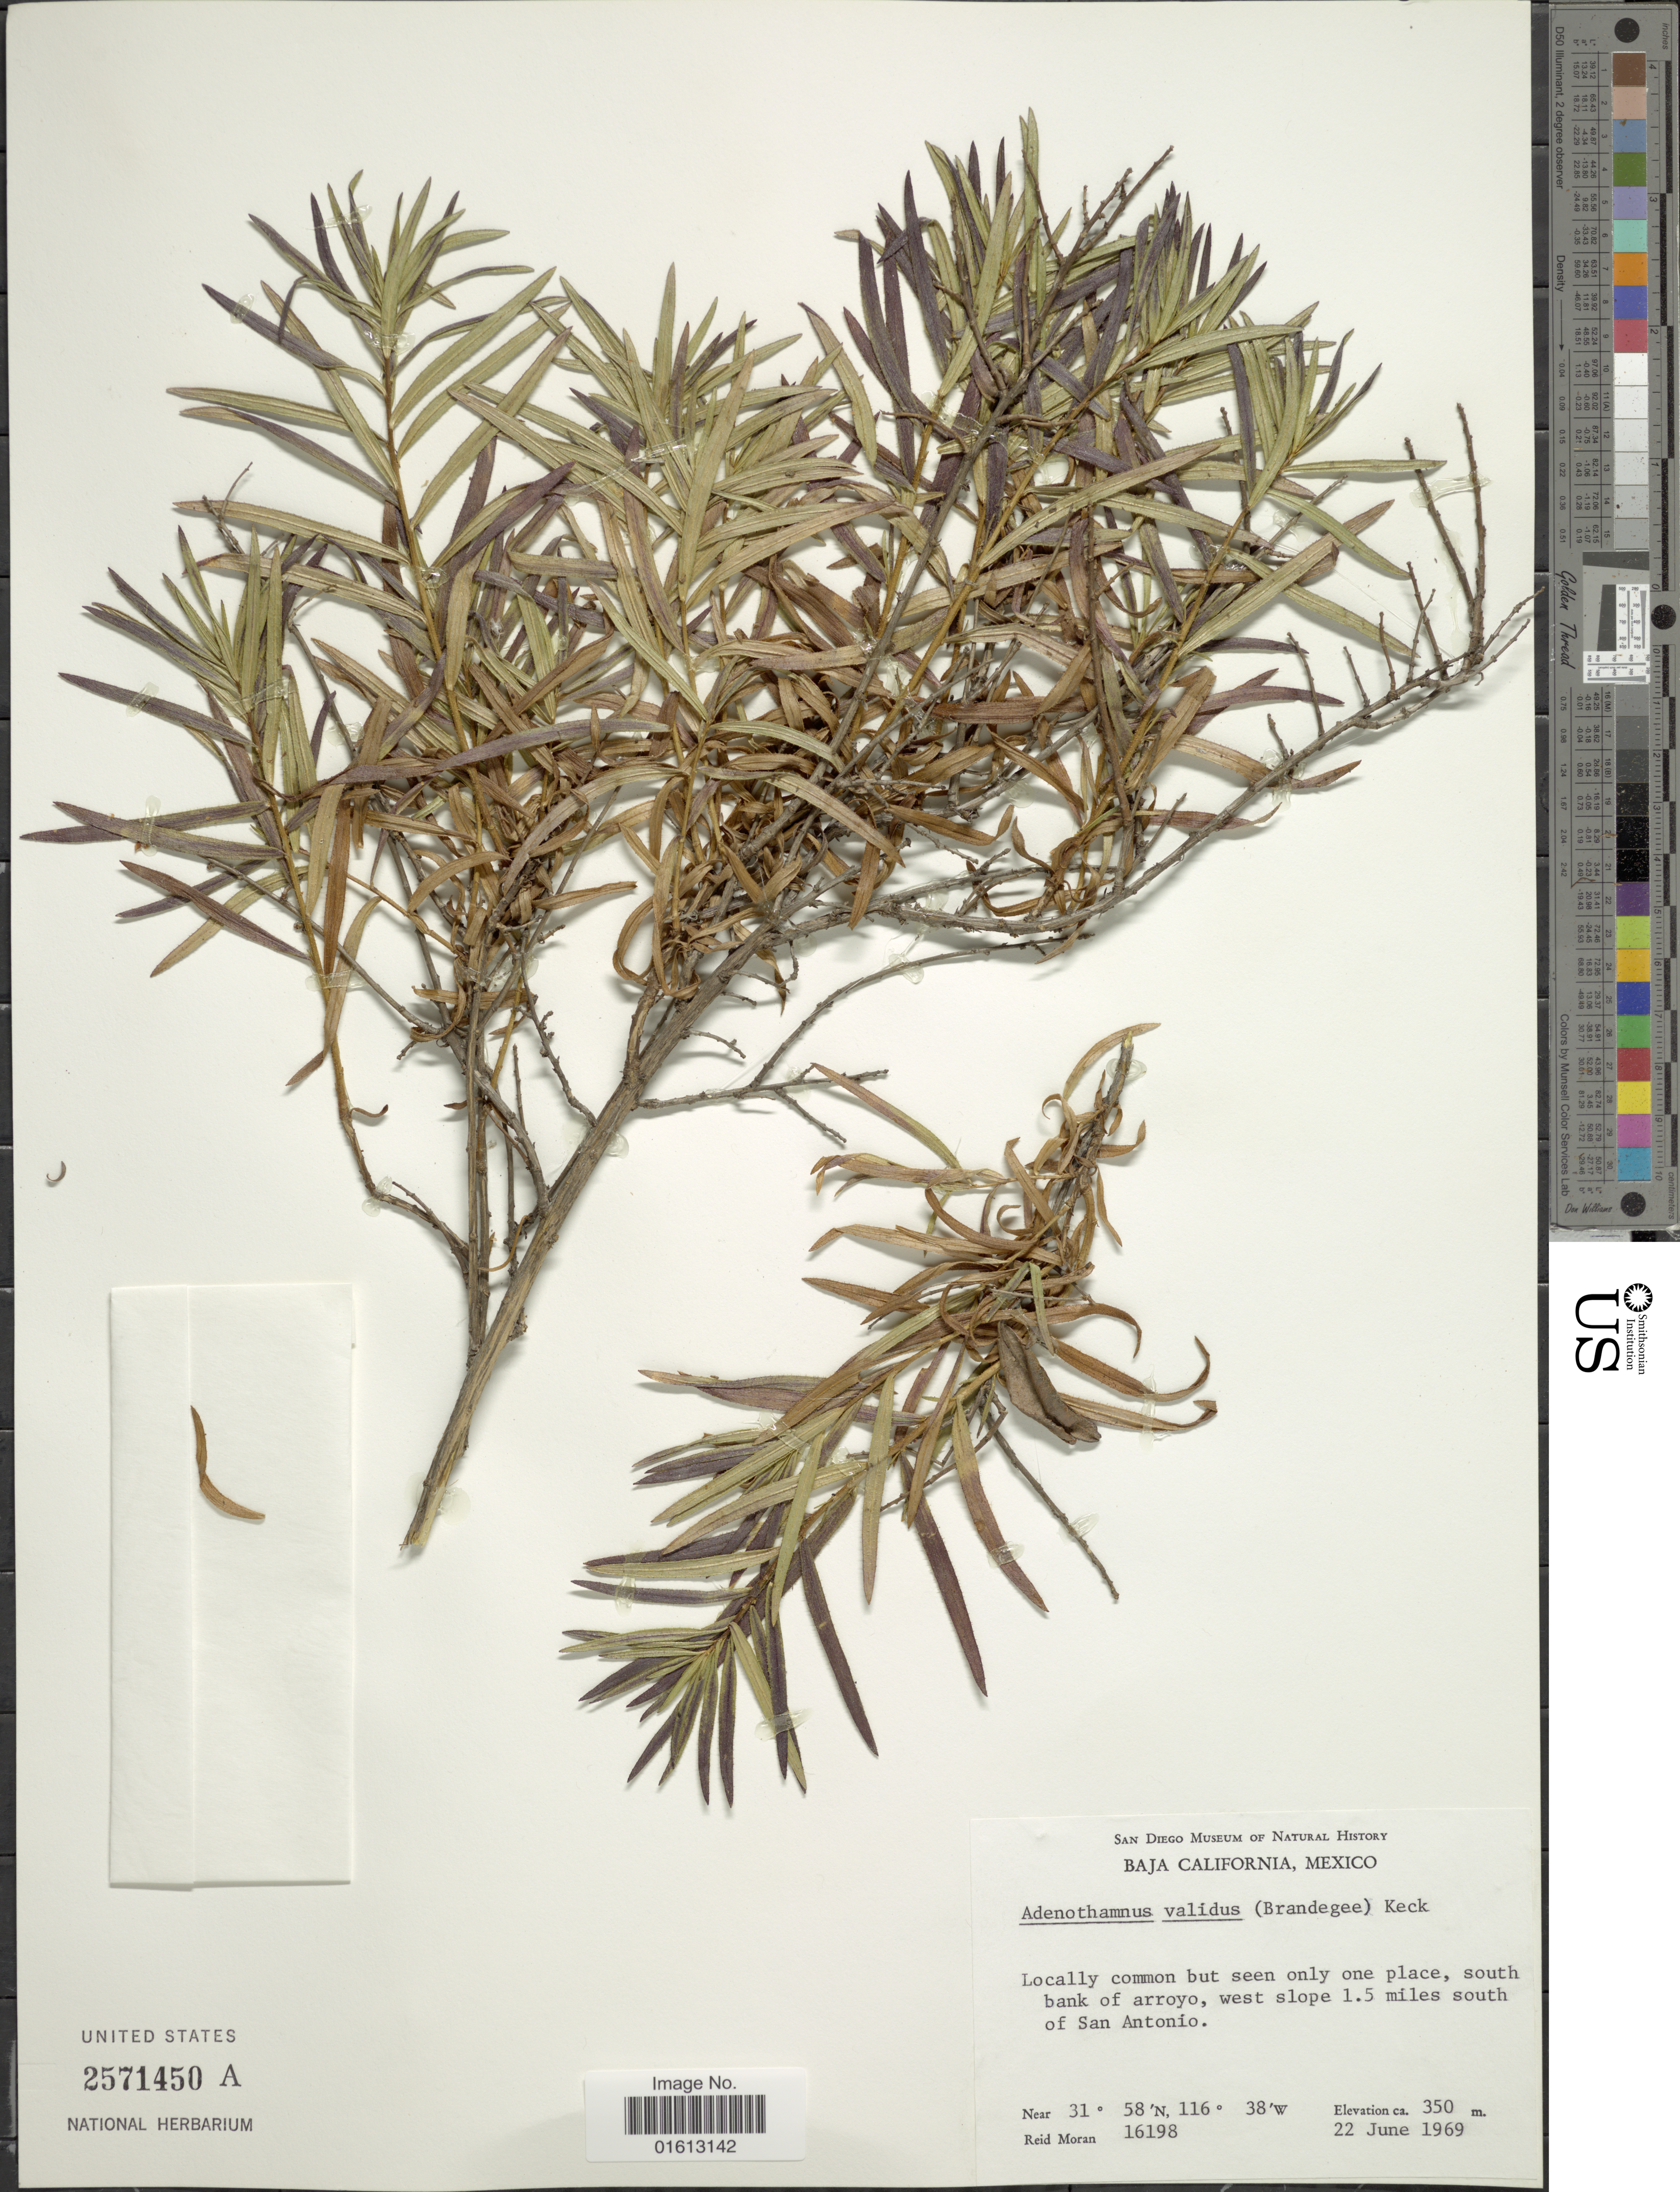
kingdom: Plantae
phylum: Tracheophyta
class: Magnoliopsida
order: Asterales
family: Asteraceae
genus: Adenothamnus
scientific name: Adenothamnus validus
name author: (Brandegee) D.D. Keck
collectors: R. V. Moran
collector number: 16198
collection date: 1969-06-22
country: Mexico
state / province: Baja California Norte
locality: Baja California, Mexico, south bank of arroyo, west slope 1.5 miles south of San Antonio.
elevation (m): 350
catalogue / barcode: US 2571450A